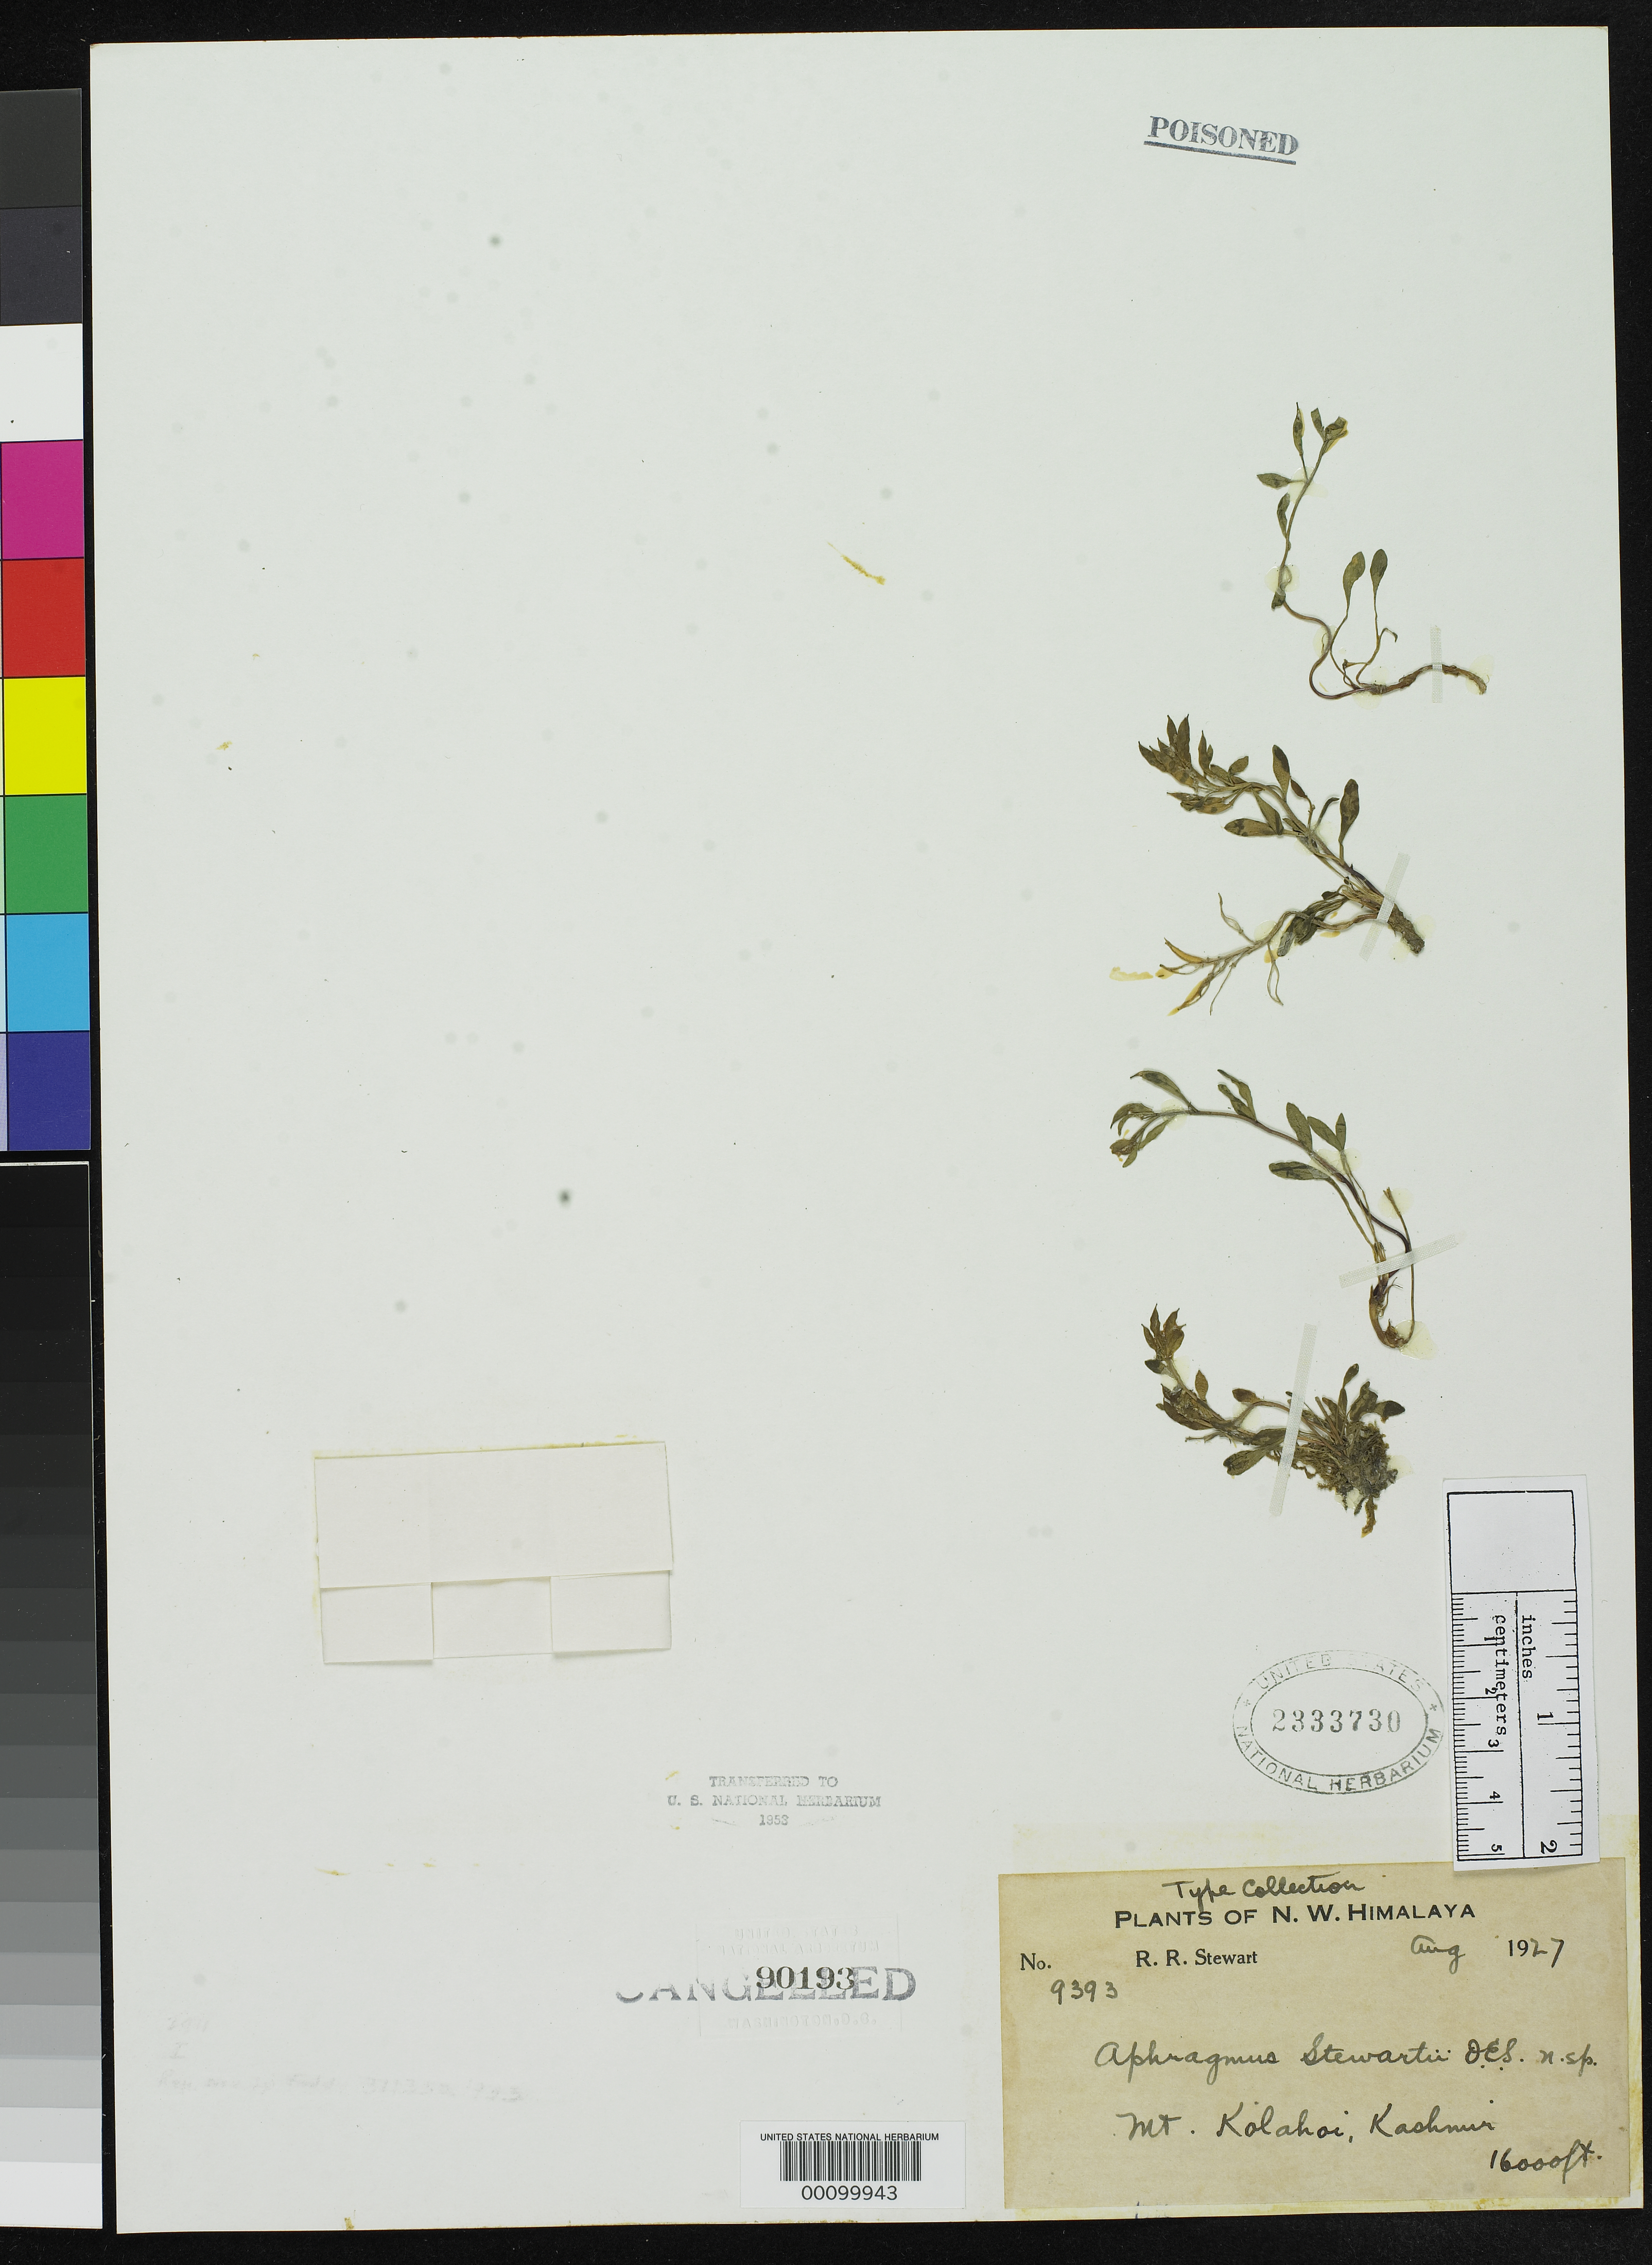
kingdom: Plantae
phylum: Tracheophyta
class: Magnoliopsida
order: Brassicales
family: Brassicaceae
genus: Aphragmus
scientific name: Aphragmus stewartii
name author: O.E. Schulz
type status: Isotype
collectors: R. R. Stewart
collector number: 9393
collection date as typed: Aug 1927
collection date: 1927-08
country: India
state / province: Jammu and Kashmir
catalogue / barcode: US 2333730